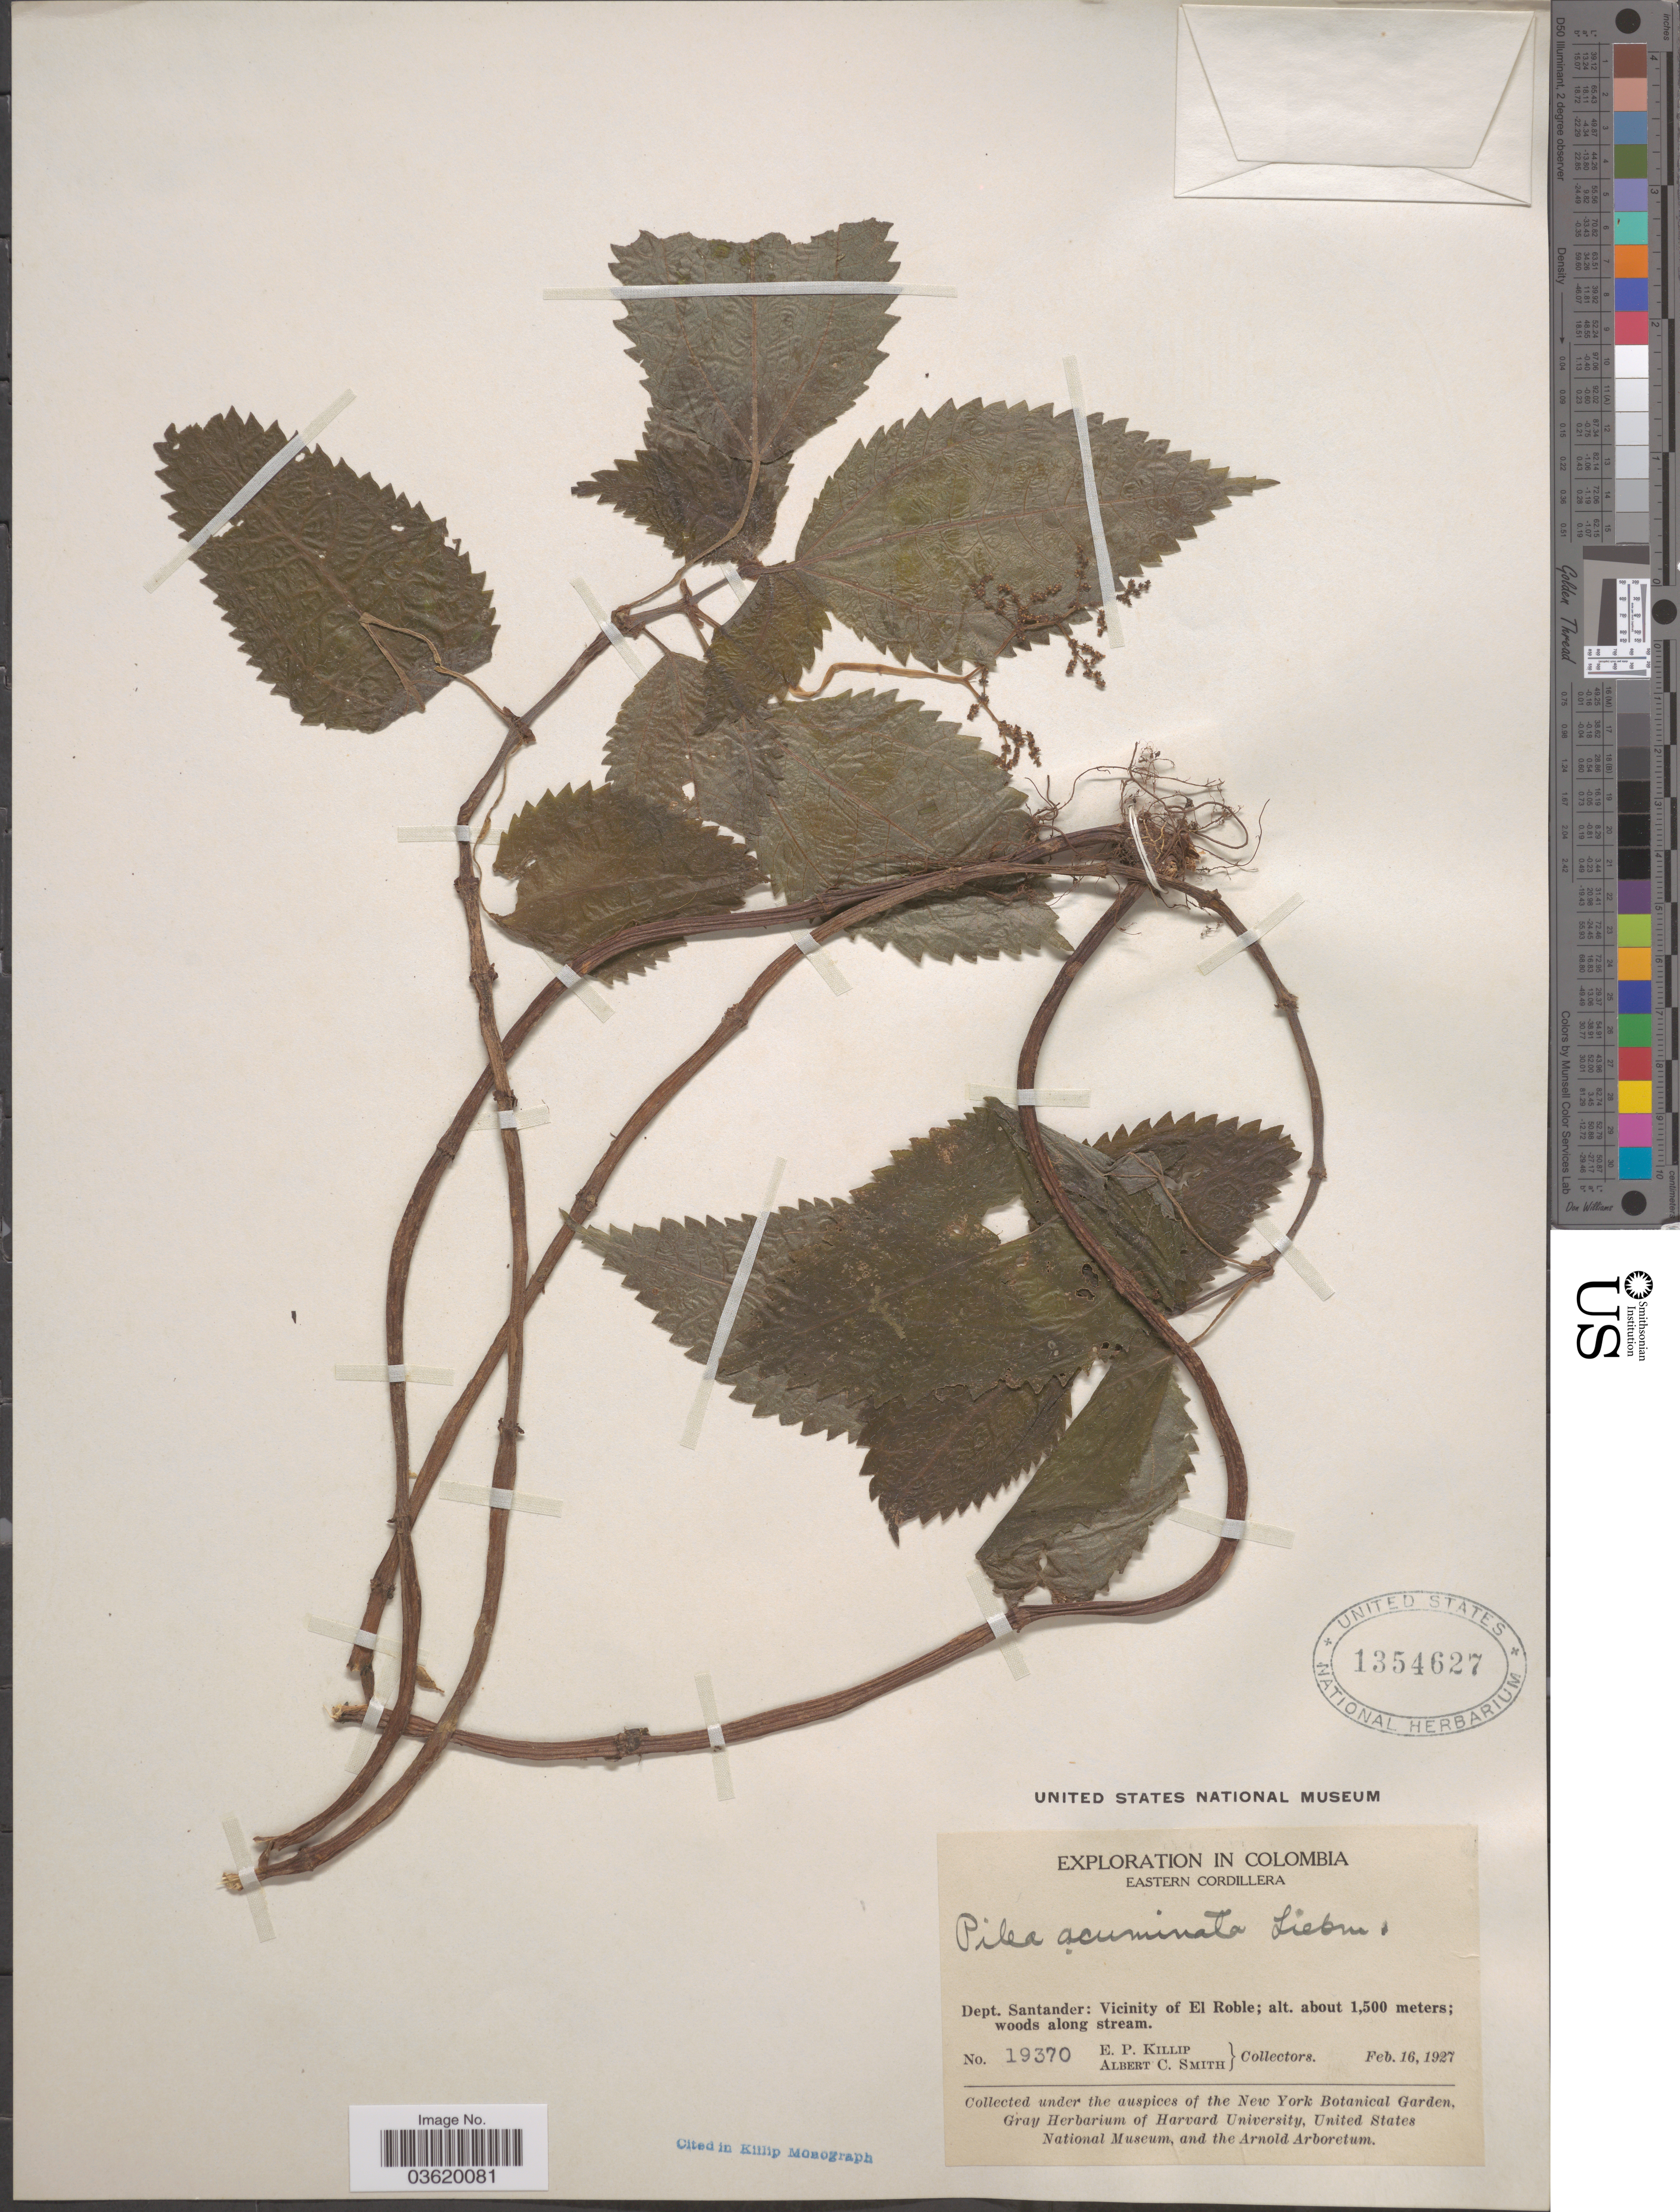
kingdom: Plantae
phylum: Tracheophyta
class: Magnoliopsida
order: Rosales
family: Urticaceae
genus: Pilea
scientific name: Pilea acuminata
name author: Liebm.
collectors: E. P. Killip & A. C. Smith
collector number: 19370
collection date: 1927-02-16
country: Colombia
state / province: Santander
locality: Eastern Cordillera. Dept. Santander: Vicinity of El Roble.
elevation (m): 1500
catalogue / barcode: US 1354627